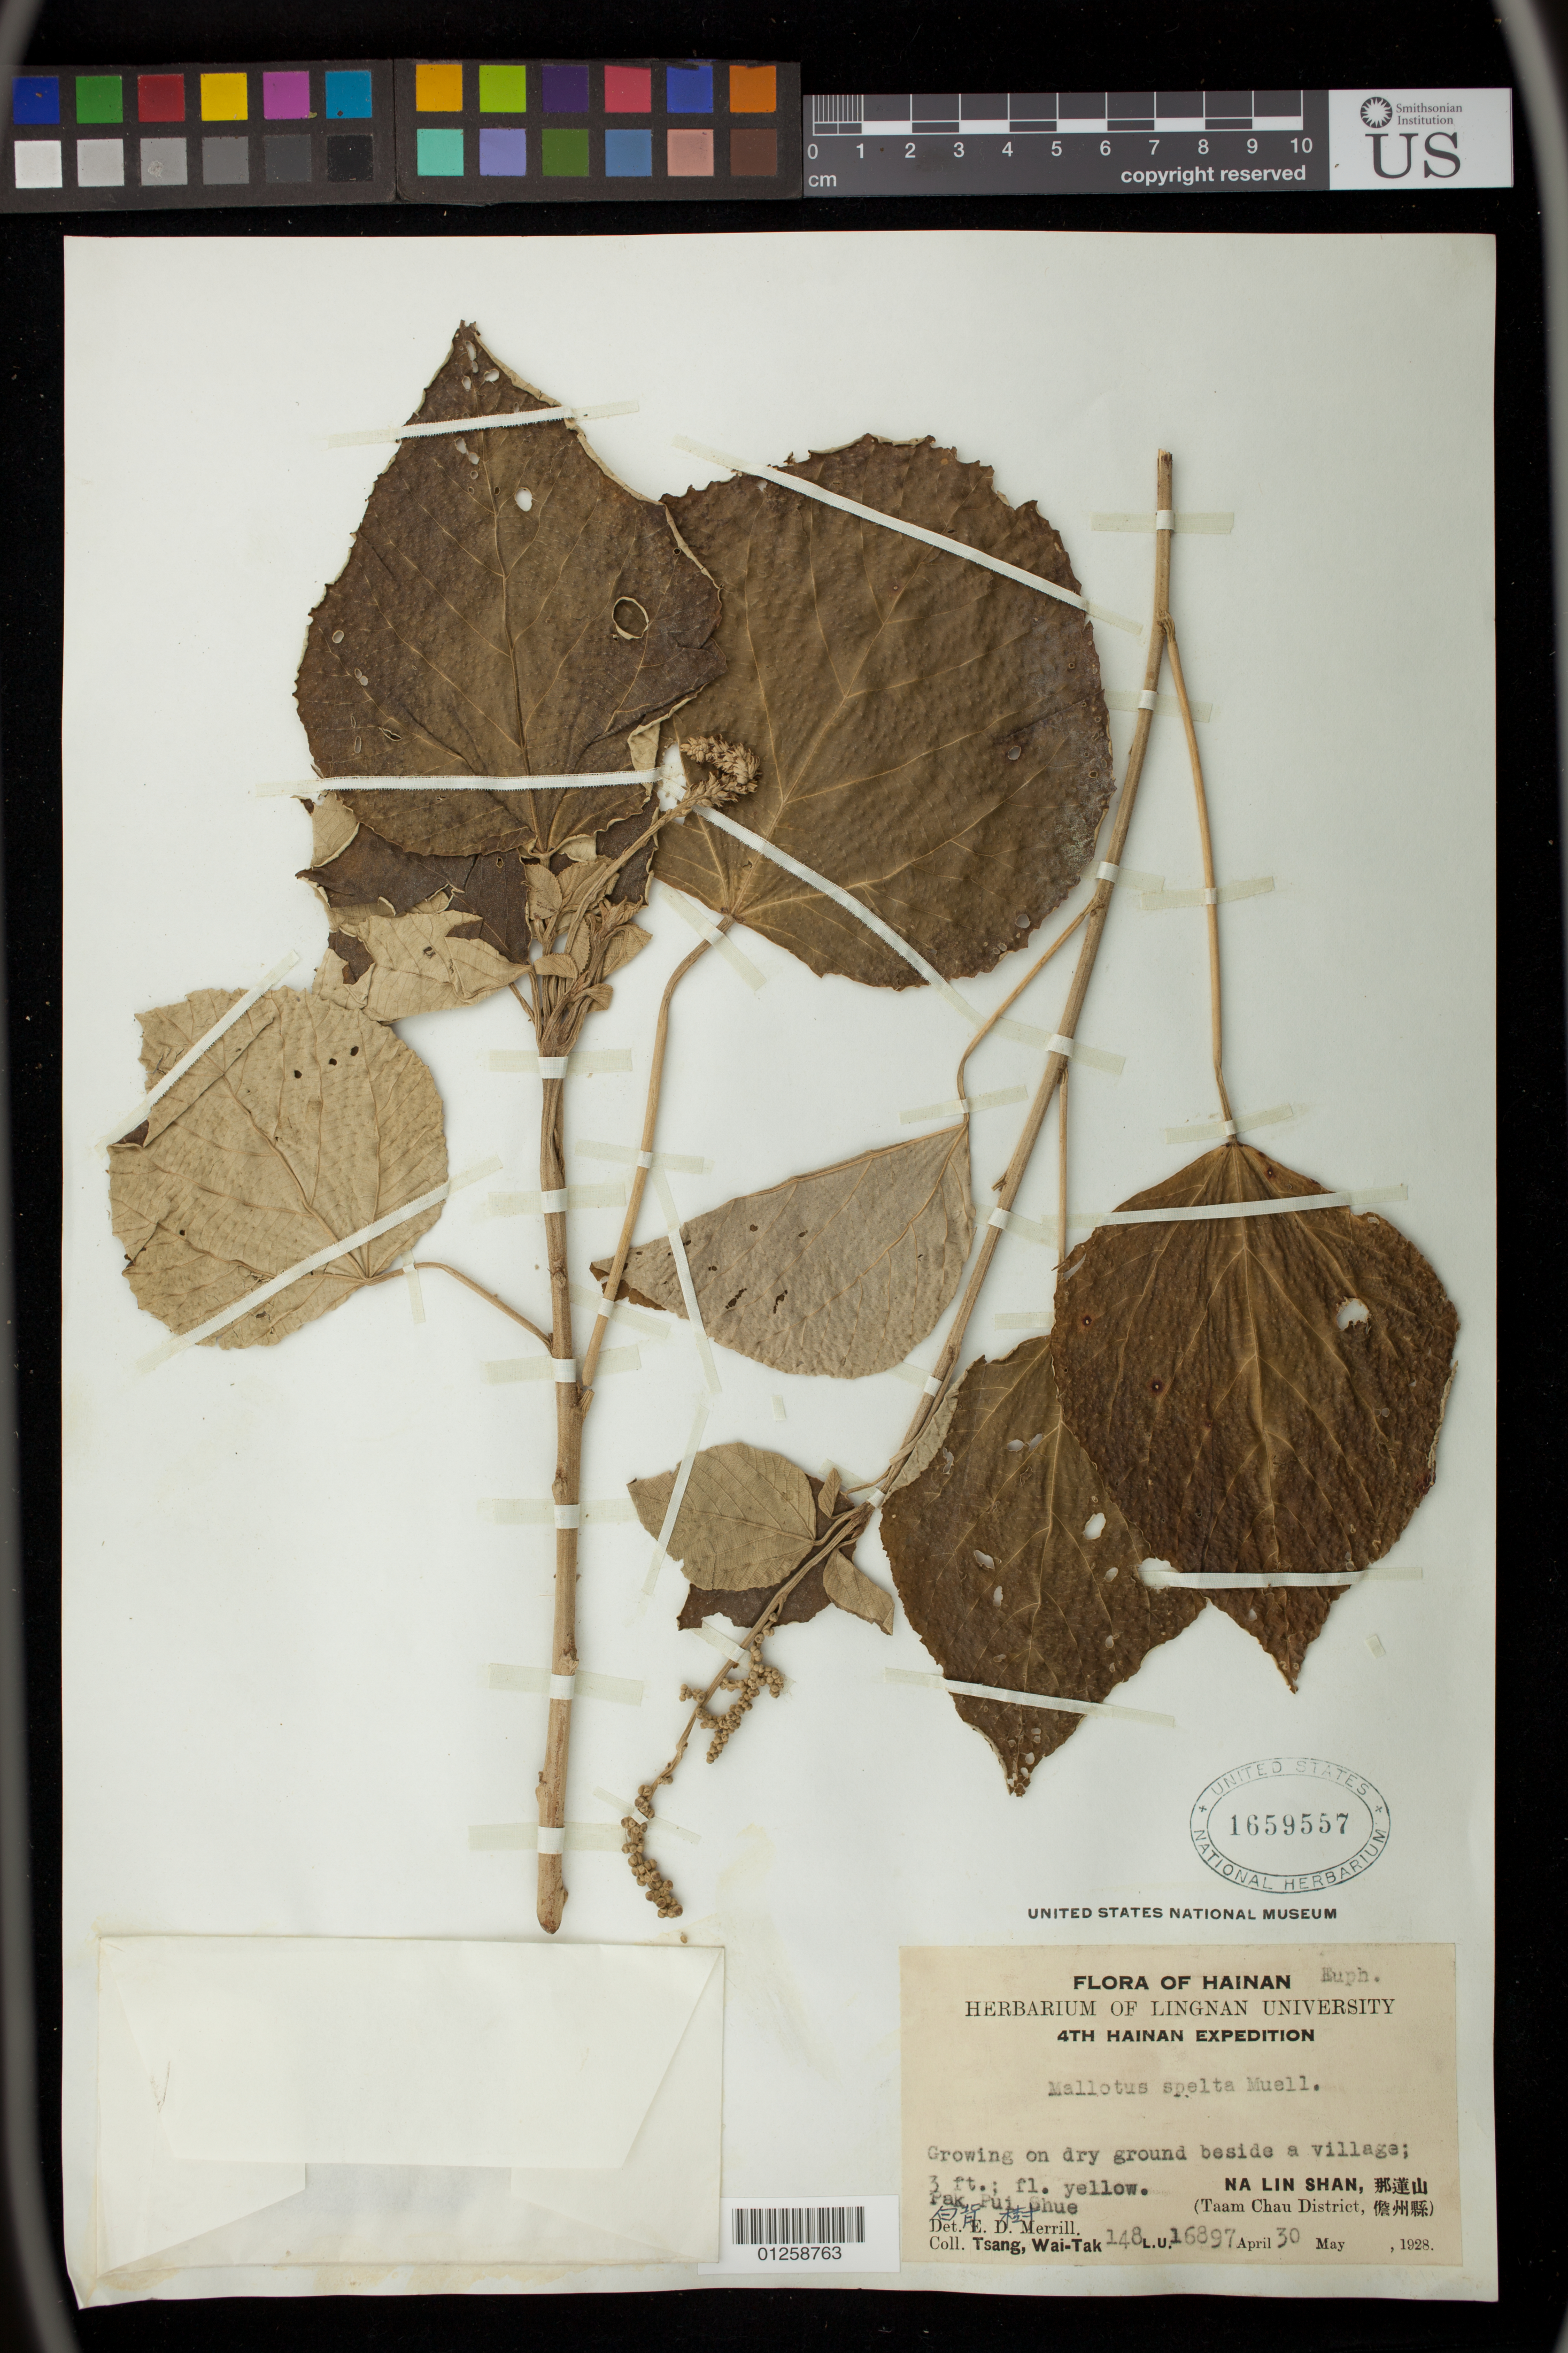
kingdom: Plantae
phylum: Tracheophyta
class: Magnoliopsida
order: Malpighiales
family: Euphorbiaceae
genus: Mallotus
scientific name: Mallotus apelta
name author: (Lour.) Müll. Arg.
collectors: W. T. Tsang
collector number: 148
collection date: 1928-05-30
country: China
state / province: Hainan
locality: Beside a village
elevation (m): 1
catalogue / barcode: US 1659557